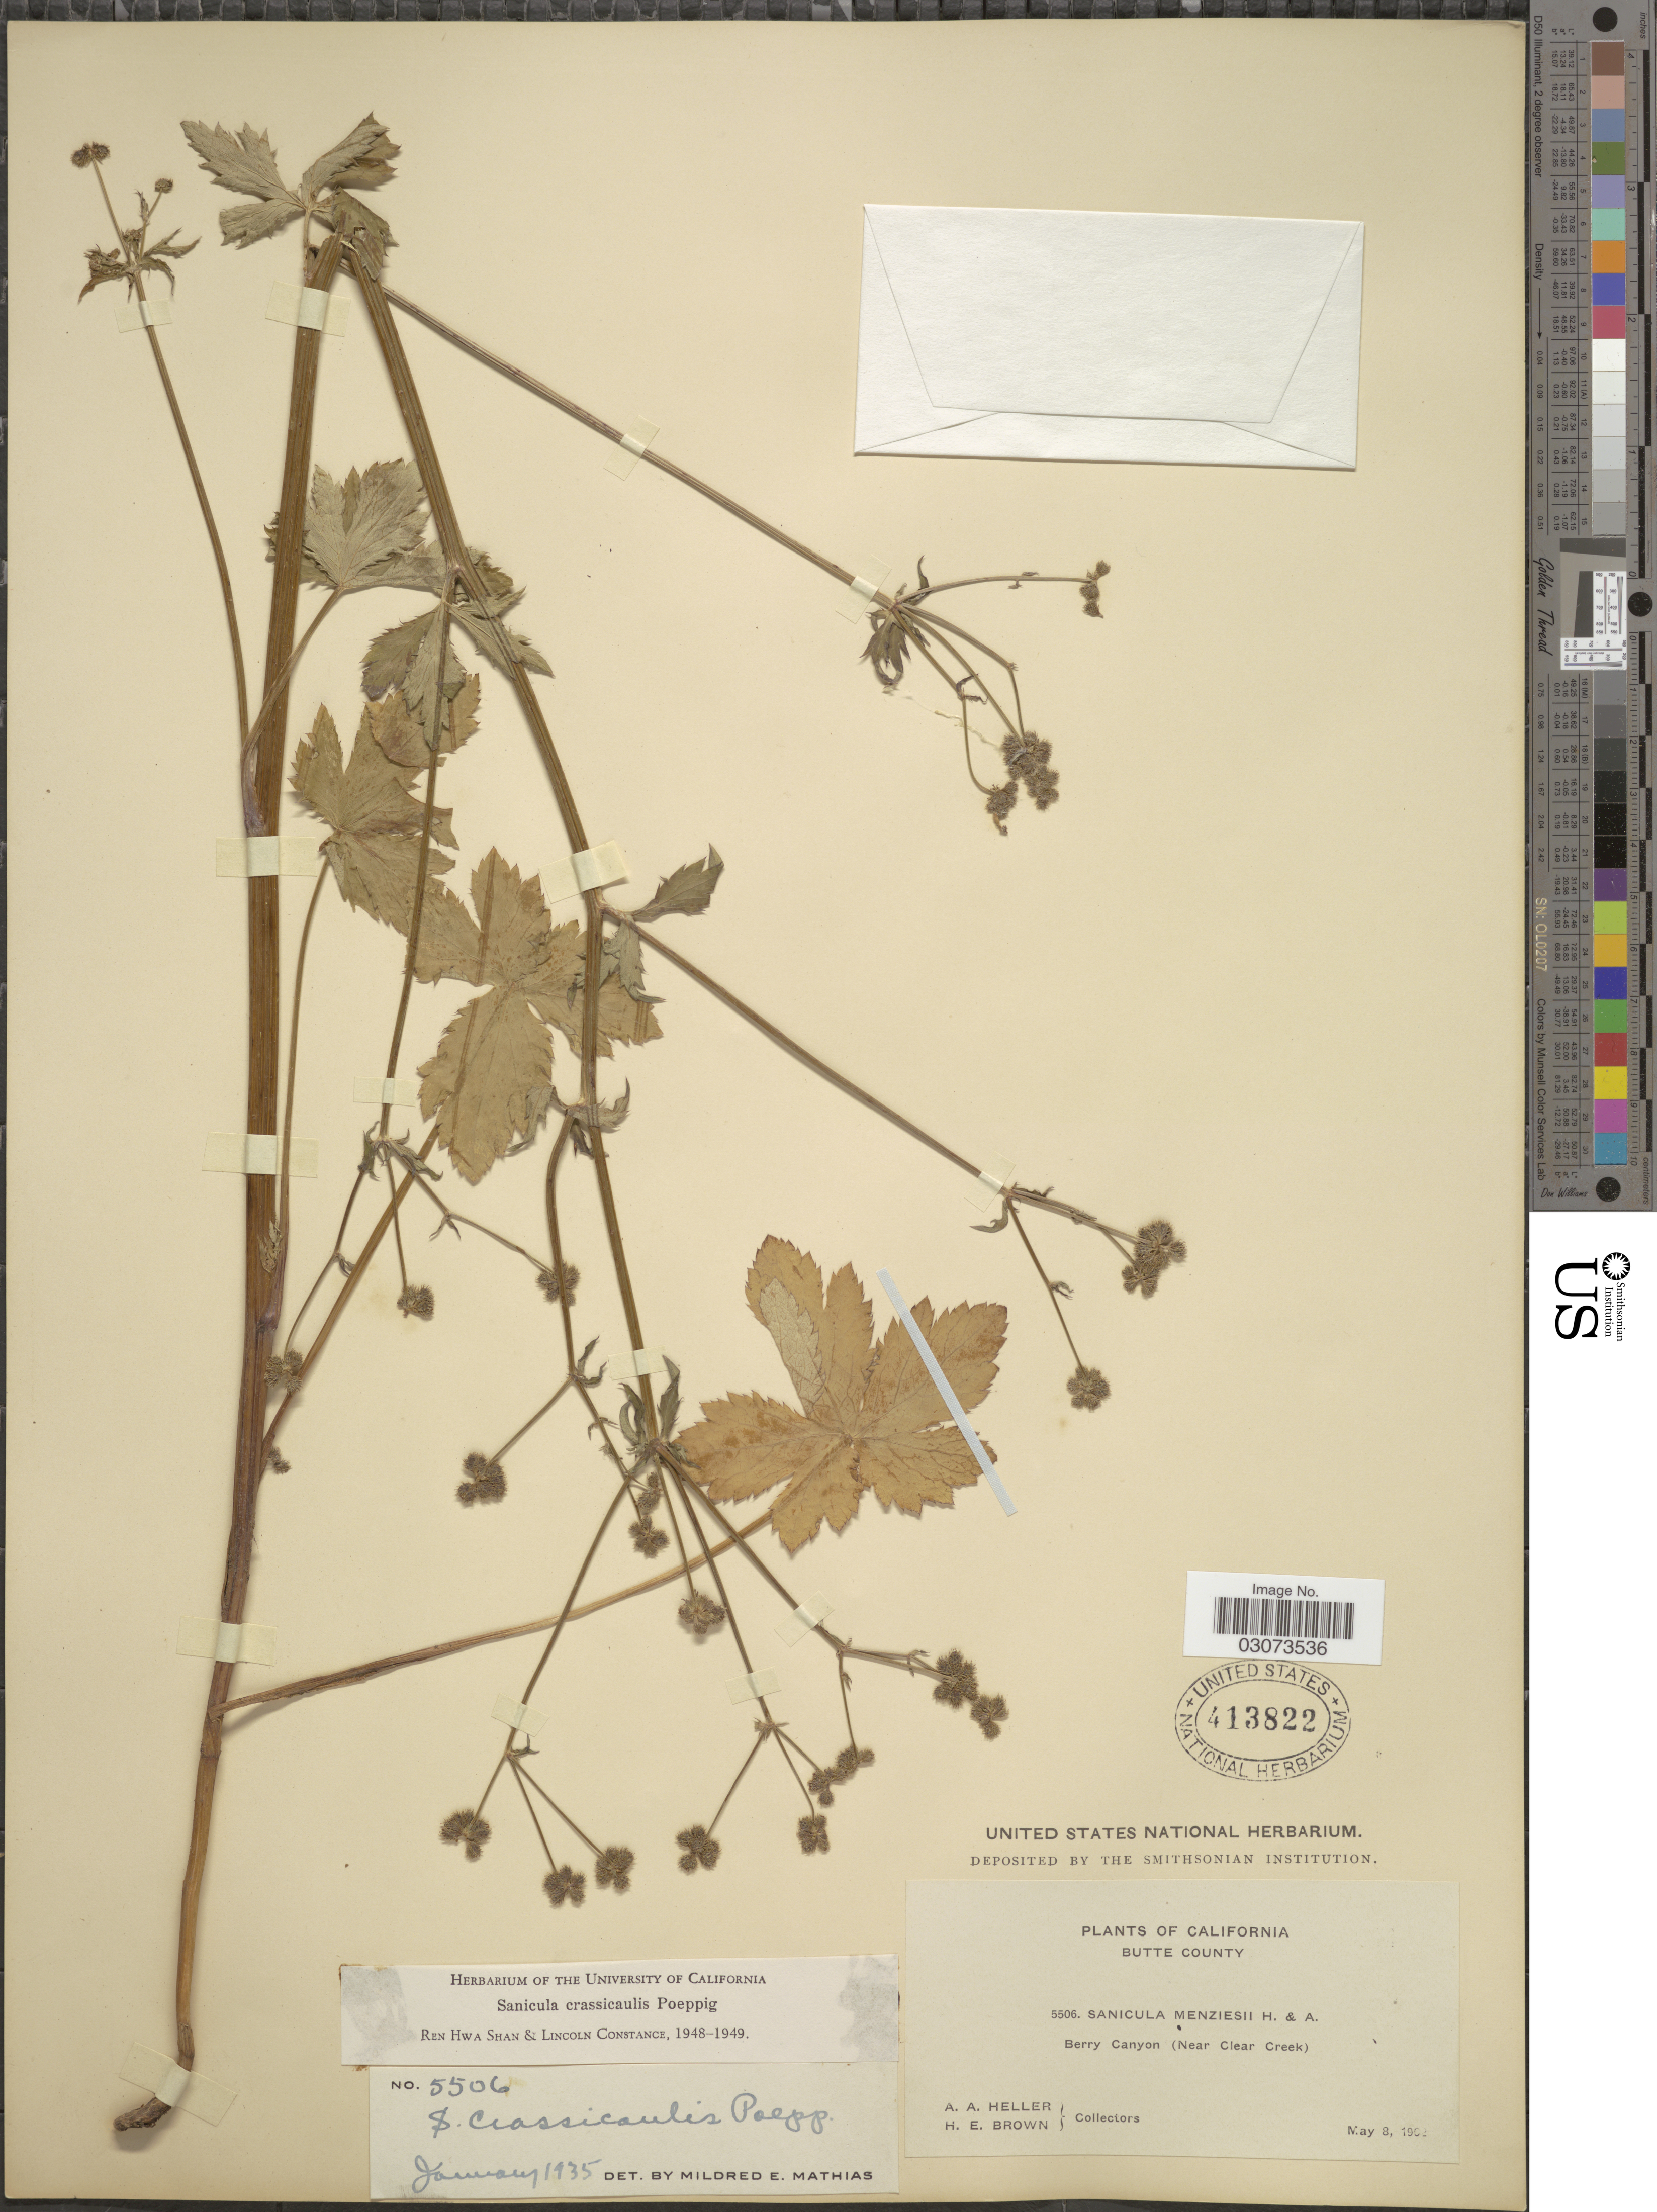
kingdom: Plantae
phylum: Tracheophyta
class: Magnoliopsida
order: Apiales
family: Apiaceae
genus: Sanicula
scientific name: Sanicula crassicaulis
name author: Poepp. ex DC.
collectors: A. A. Heller & H. E. Brown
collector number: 5506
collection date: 1902-05-08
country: United States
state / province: California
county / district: Butte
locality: Butte County. Berry Canyon (Near Clear Creek).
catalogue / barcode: US 413822